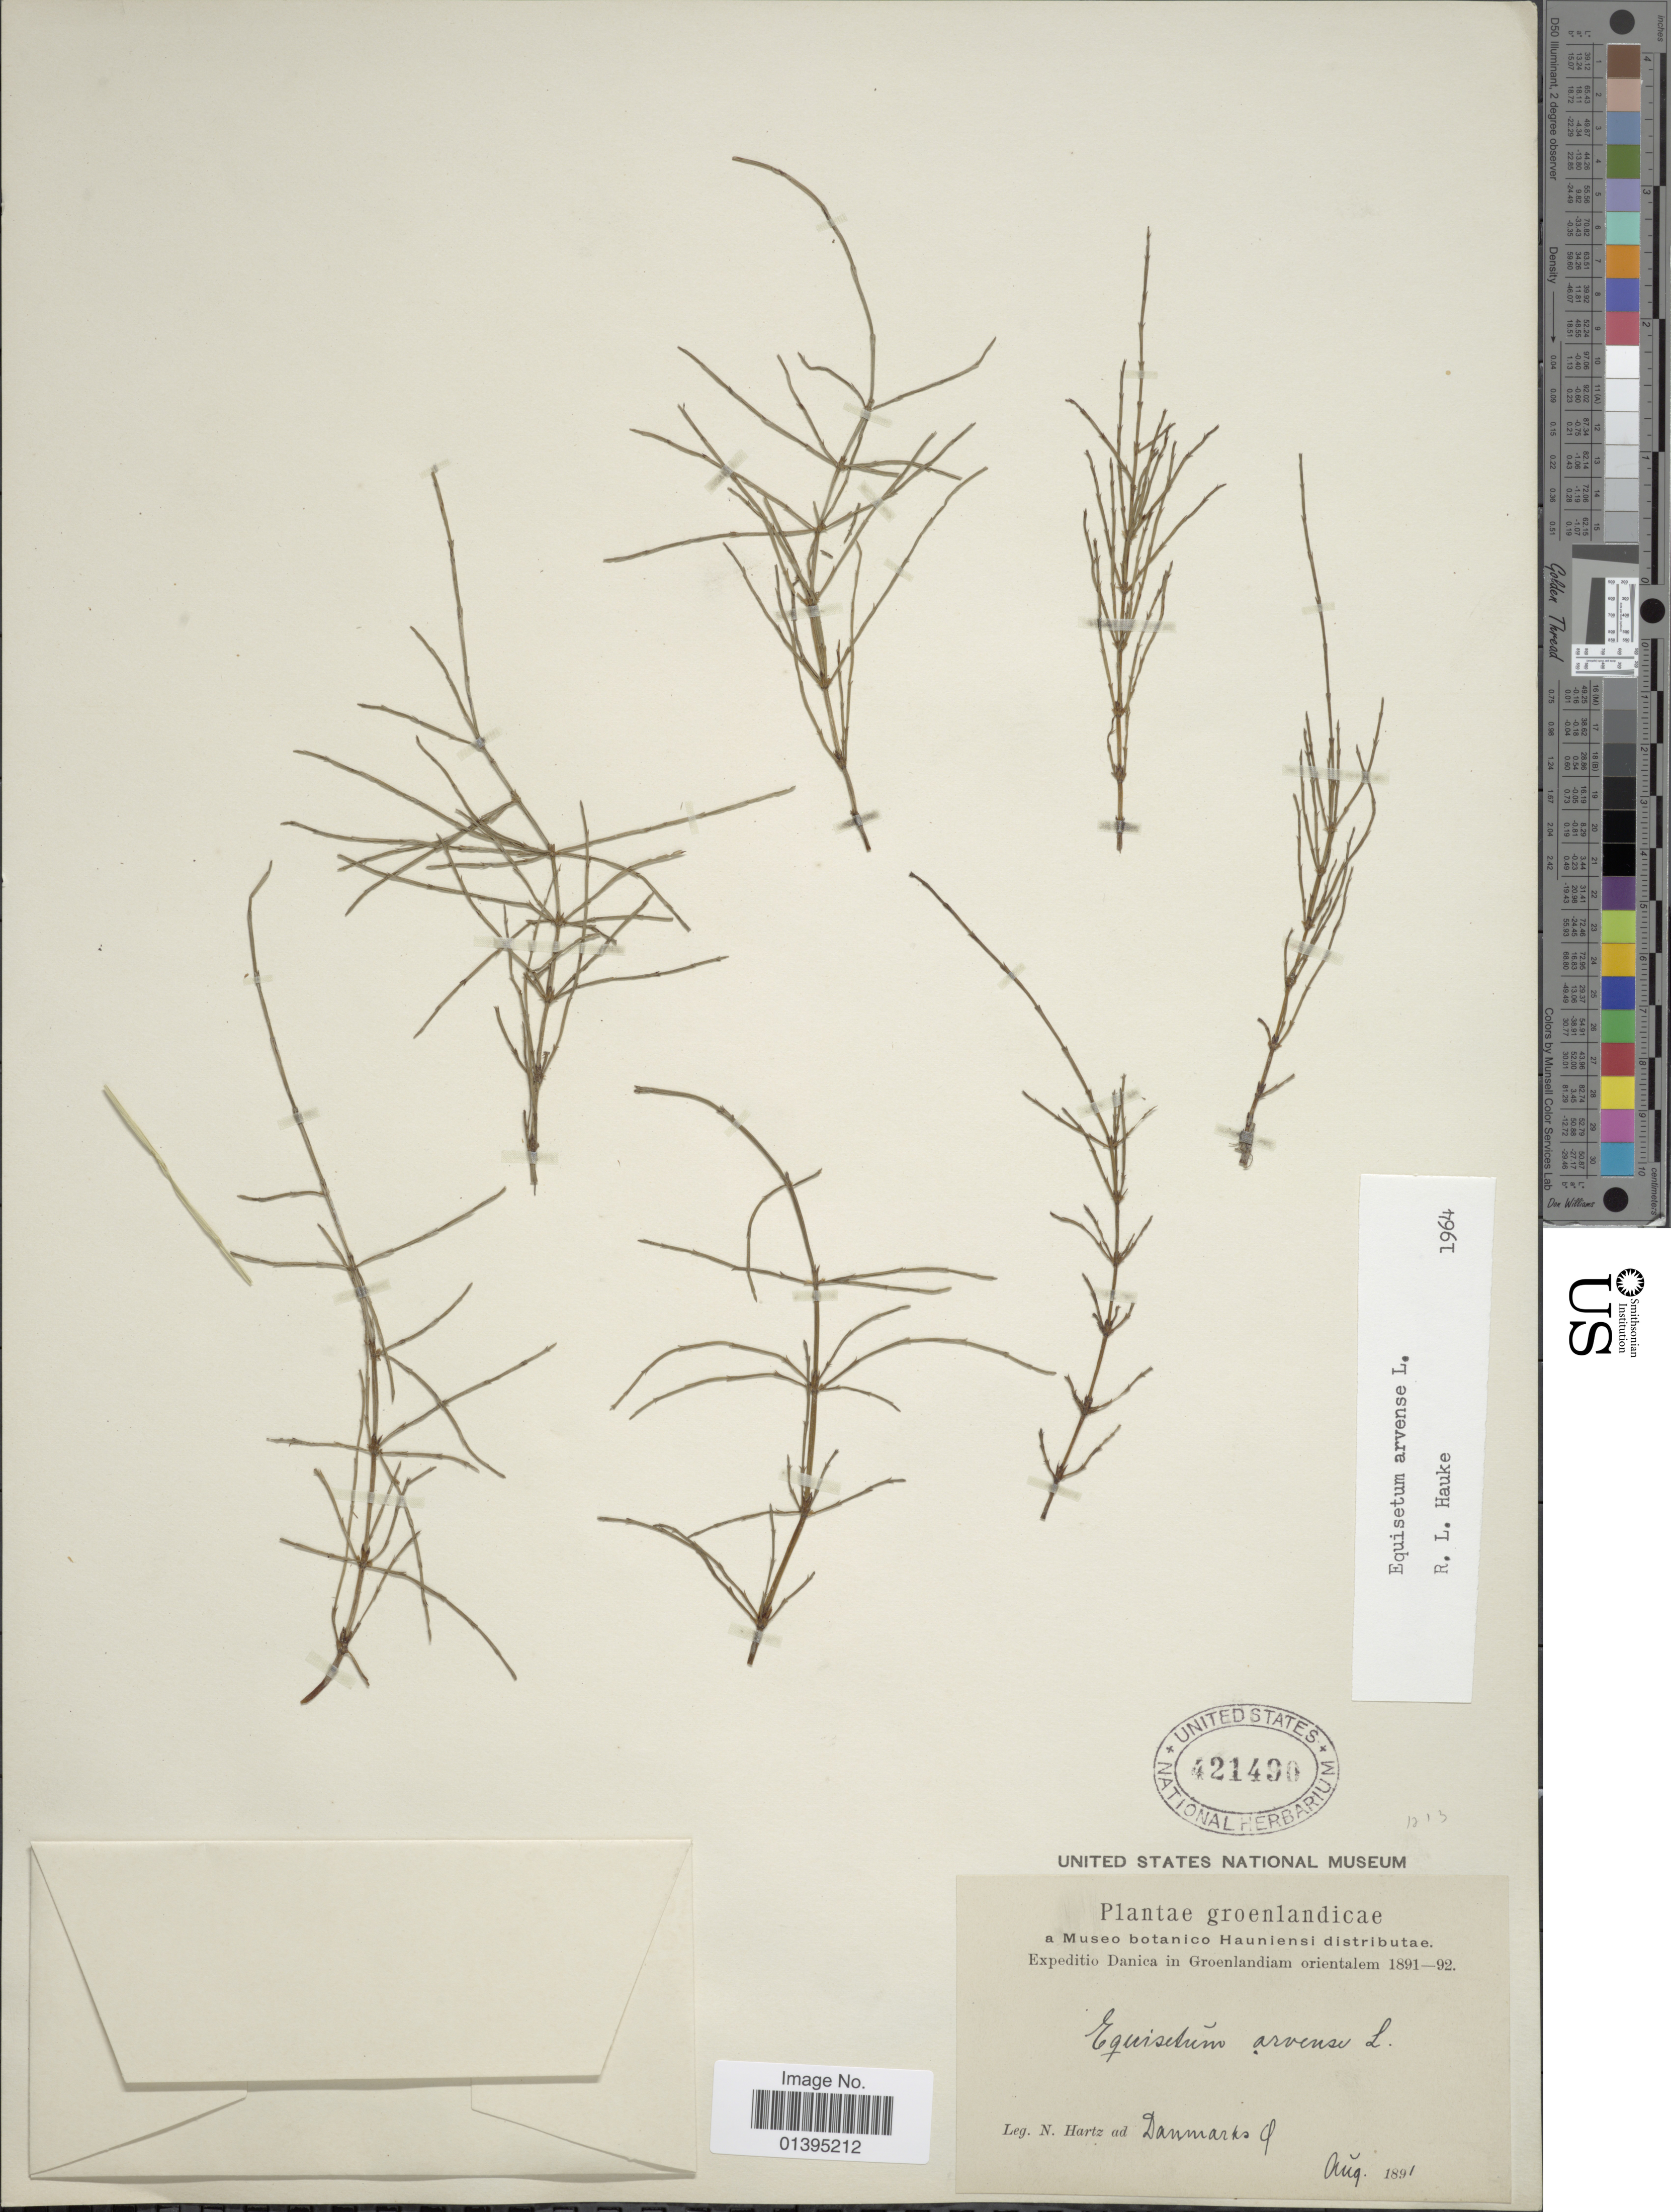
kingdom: Plantae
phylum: Tracheophyta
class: Polypodiopsida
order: Equisetales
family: Equisetaceae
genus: Equisetum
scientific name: Equisetum arvense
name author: L.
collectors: N. Hartz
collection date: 1891-08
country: Greenland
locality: Danmarks Ø.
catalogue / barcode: US 421490